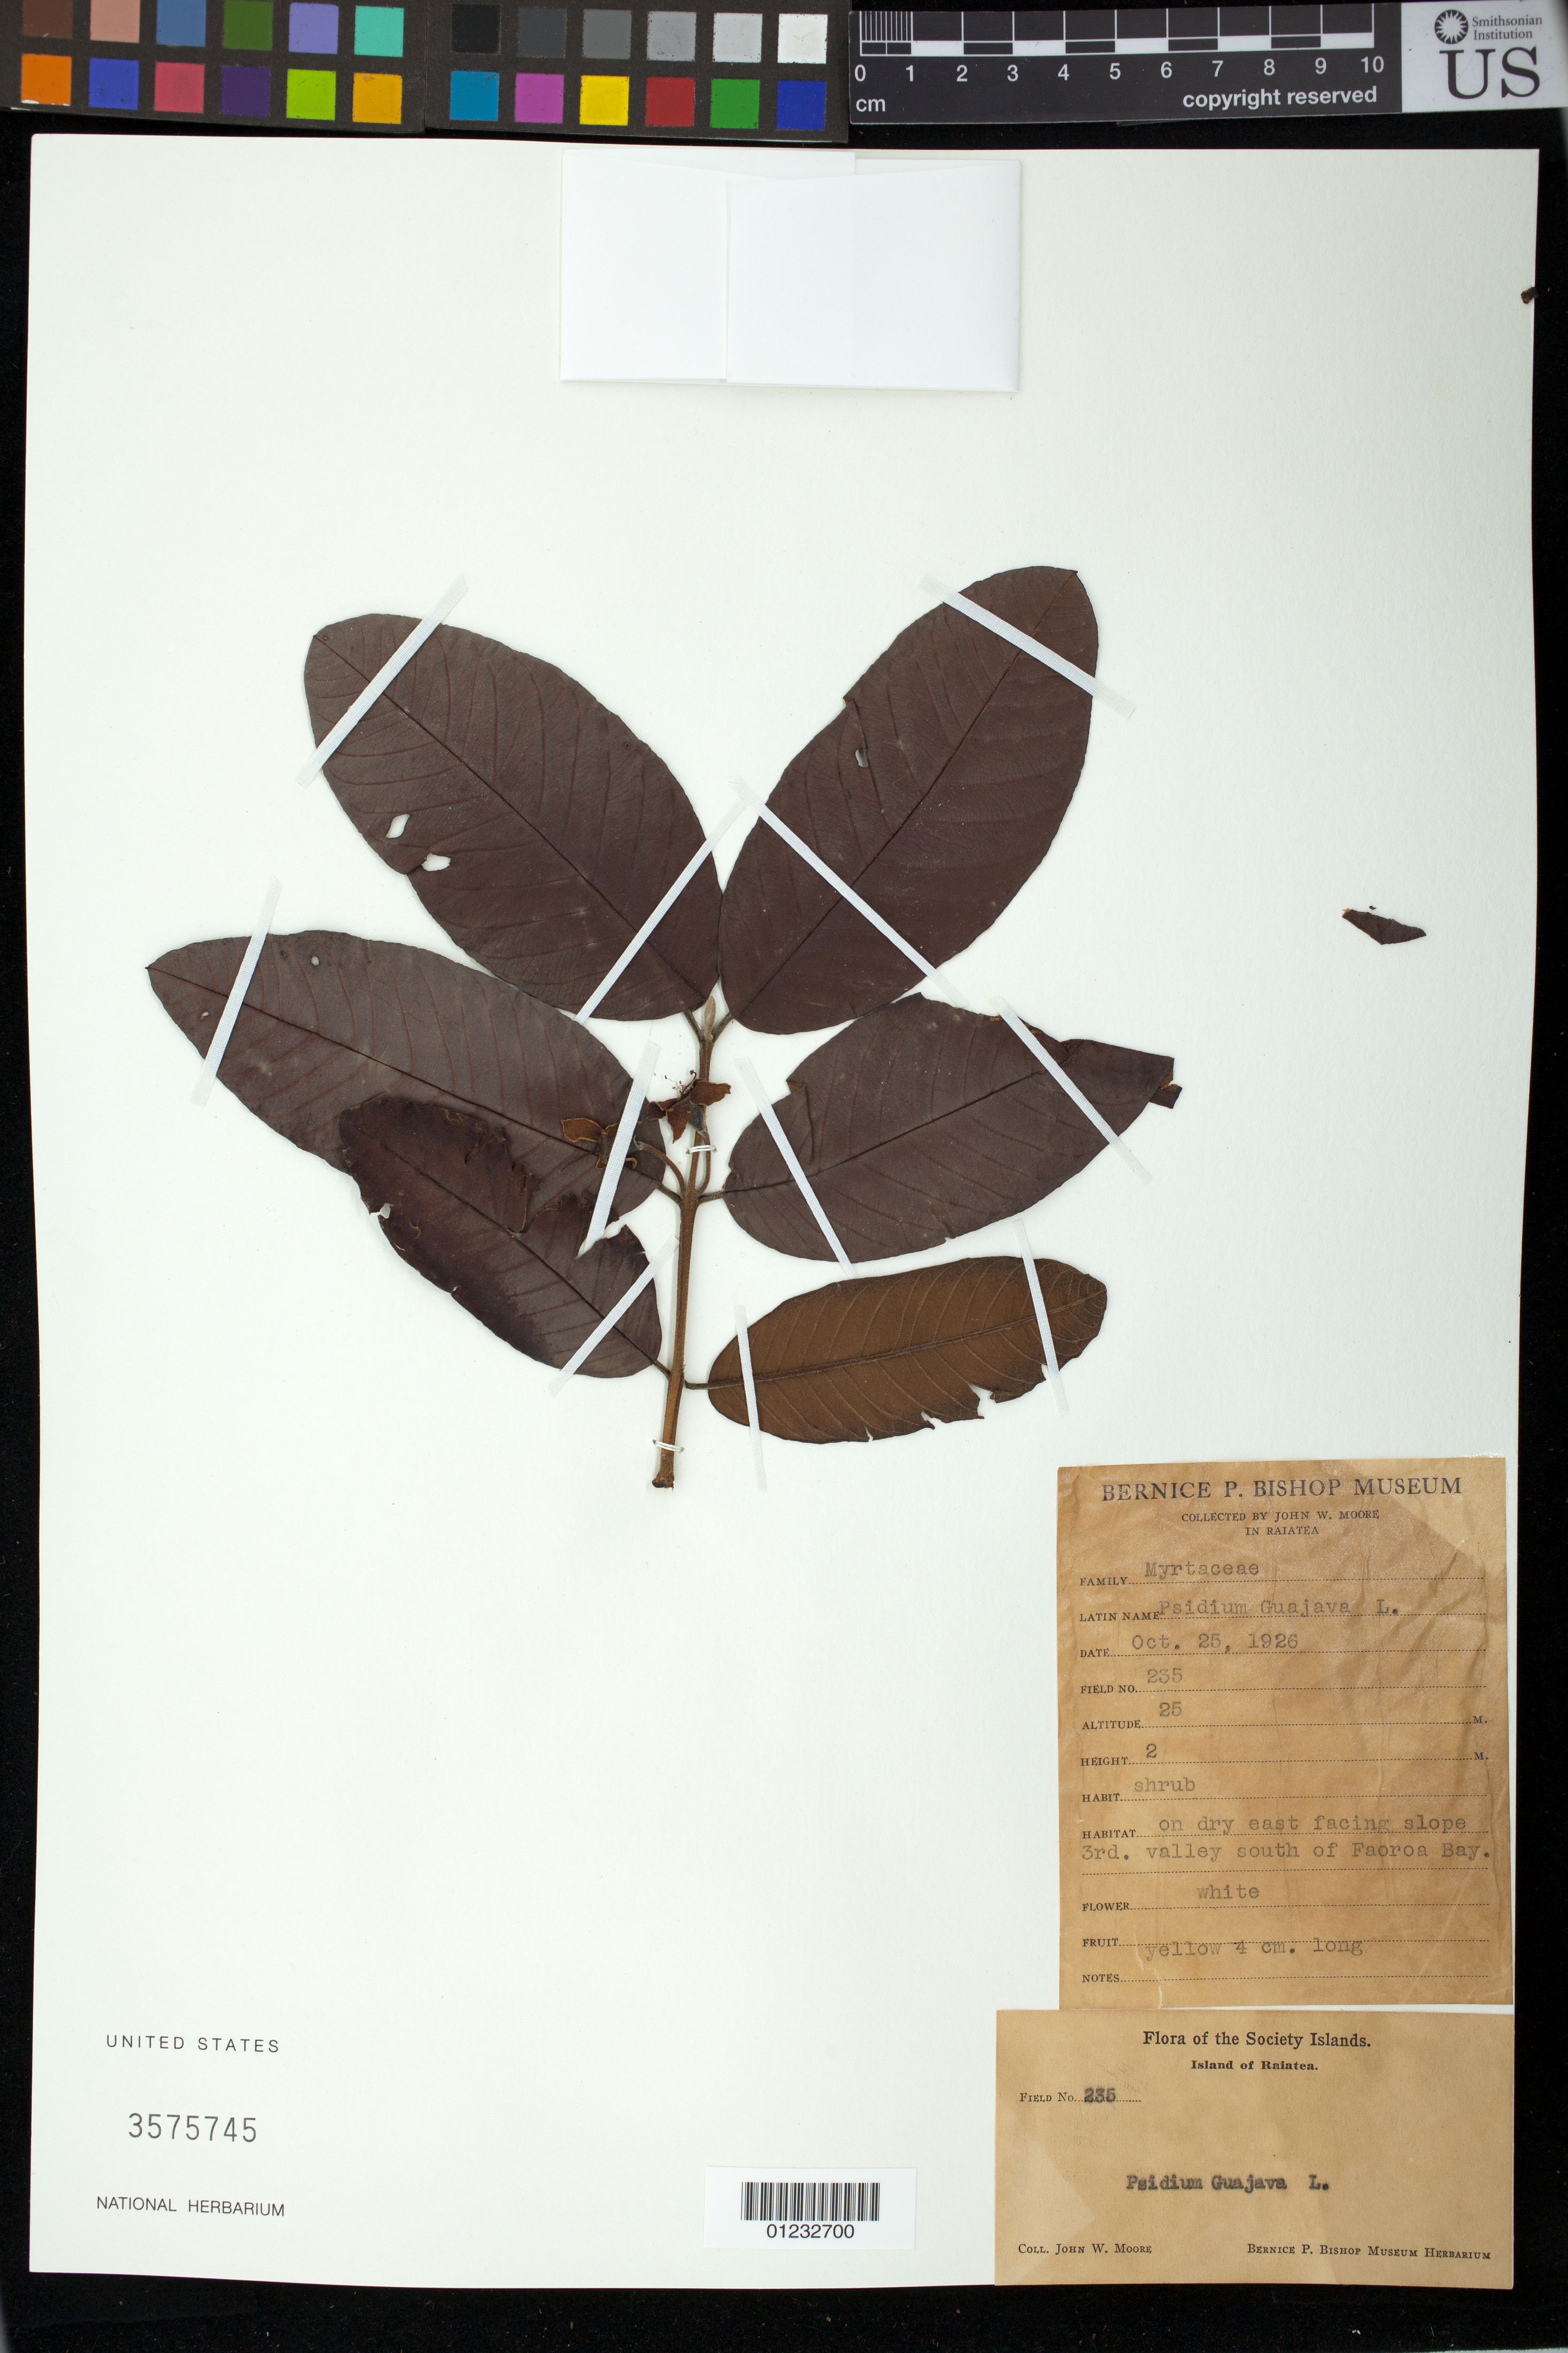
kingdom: Plantae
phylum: Tracheophyta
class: Magnoliopsida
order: Myrtales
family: Myrtaceae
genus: Psidium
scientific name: Psidium guajava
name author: L.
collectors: J. Moore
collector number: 235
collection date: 1926-10-25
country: French Polynesia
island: Raiatea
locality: On dry east facing slope 3rd valley south of Faoroa Bay.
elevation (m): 25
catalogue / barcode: US 3575745